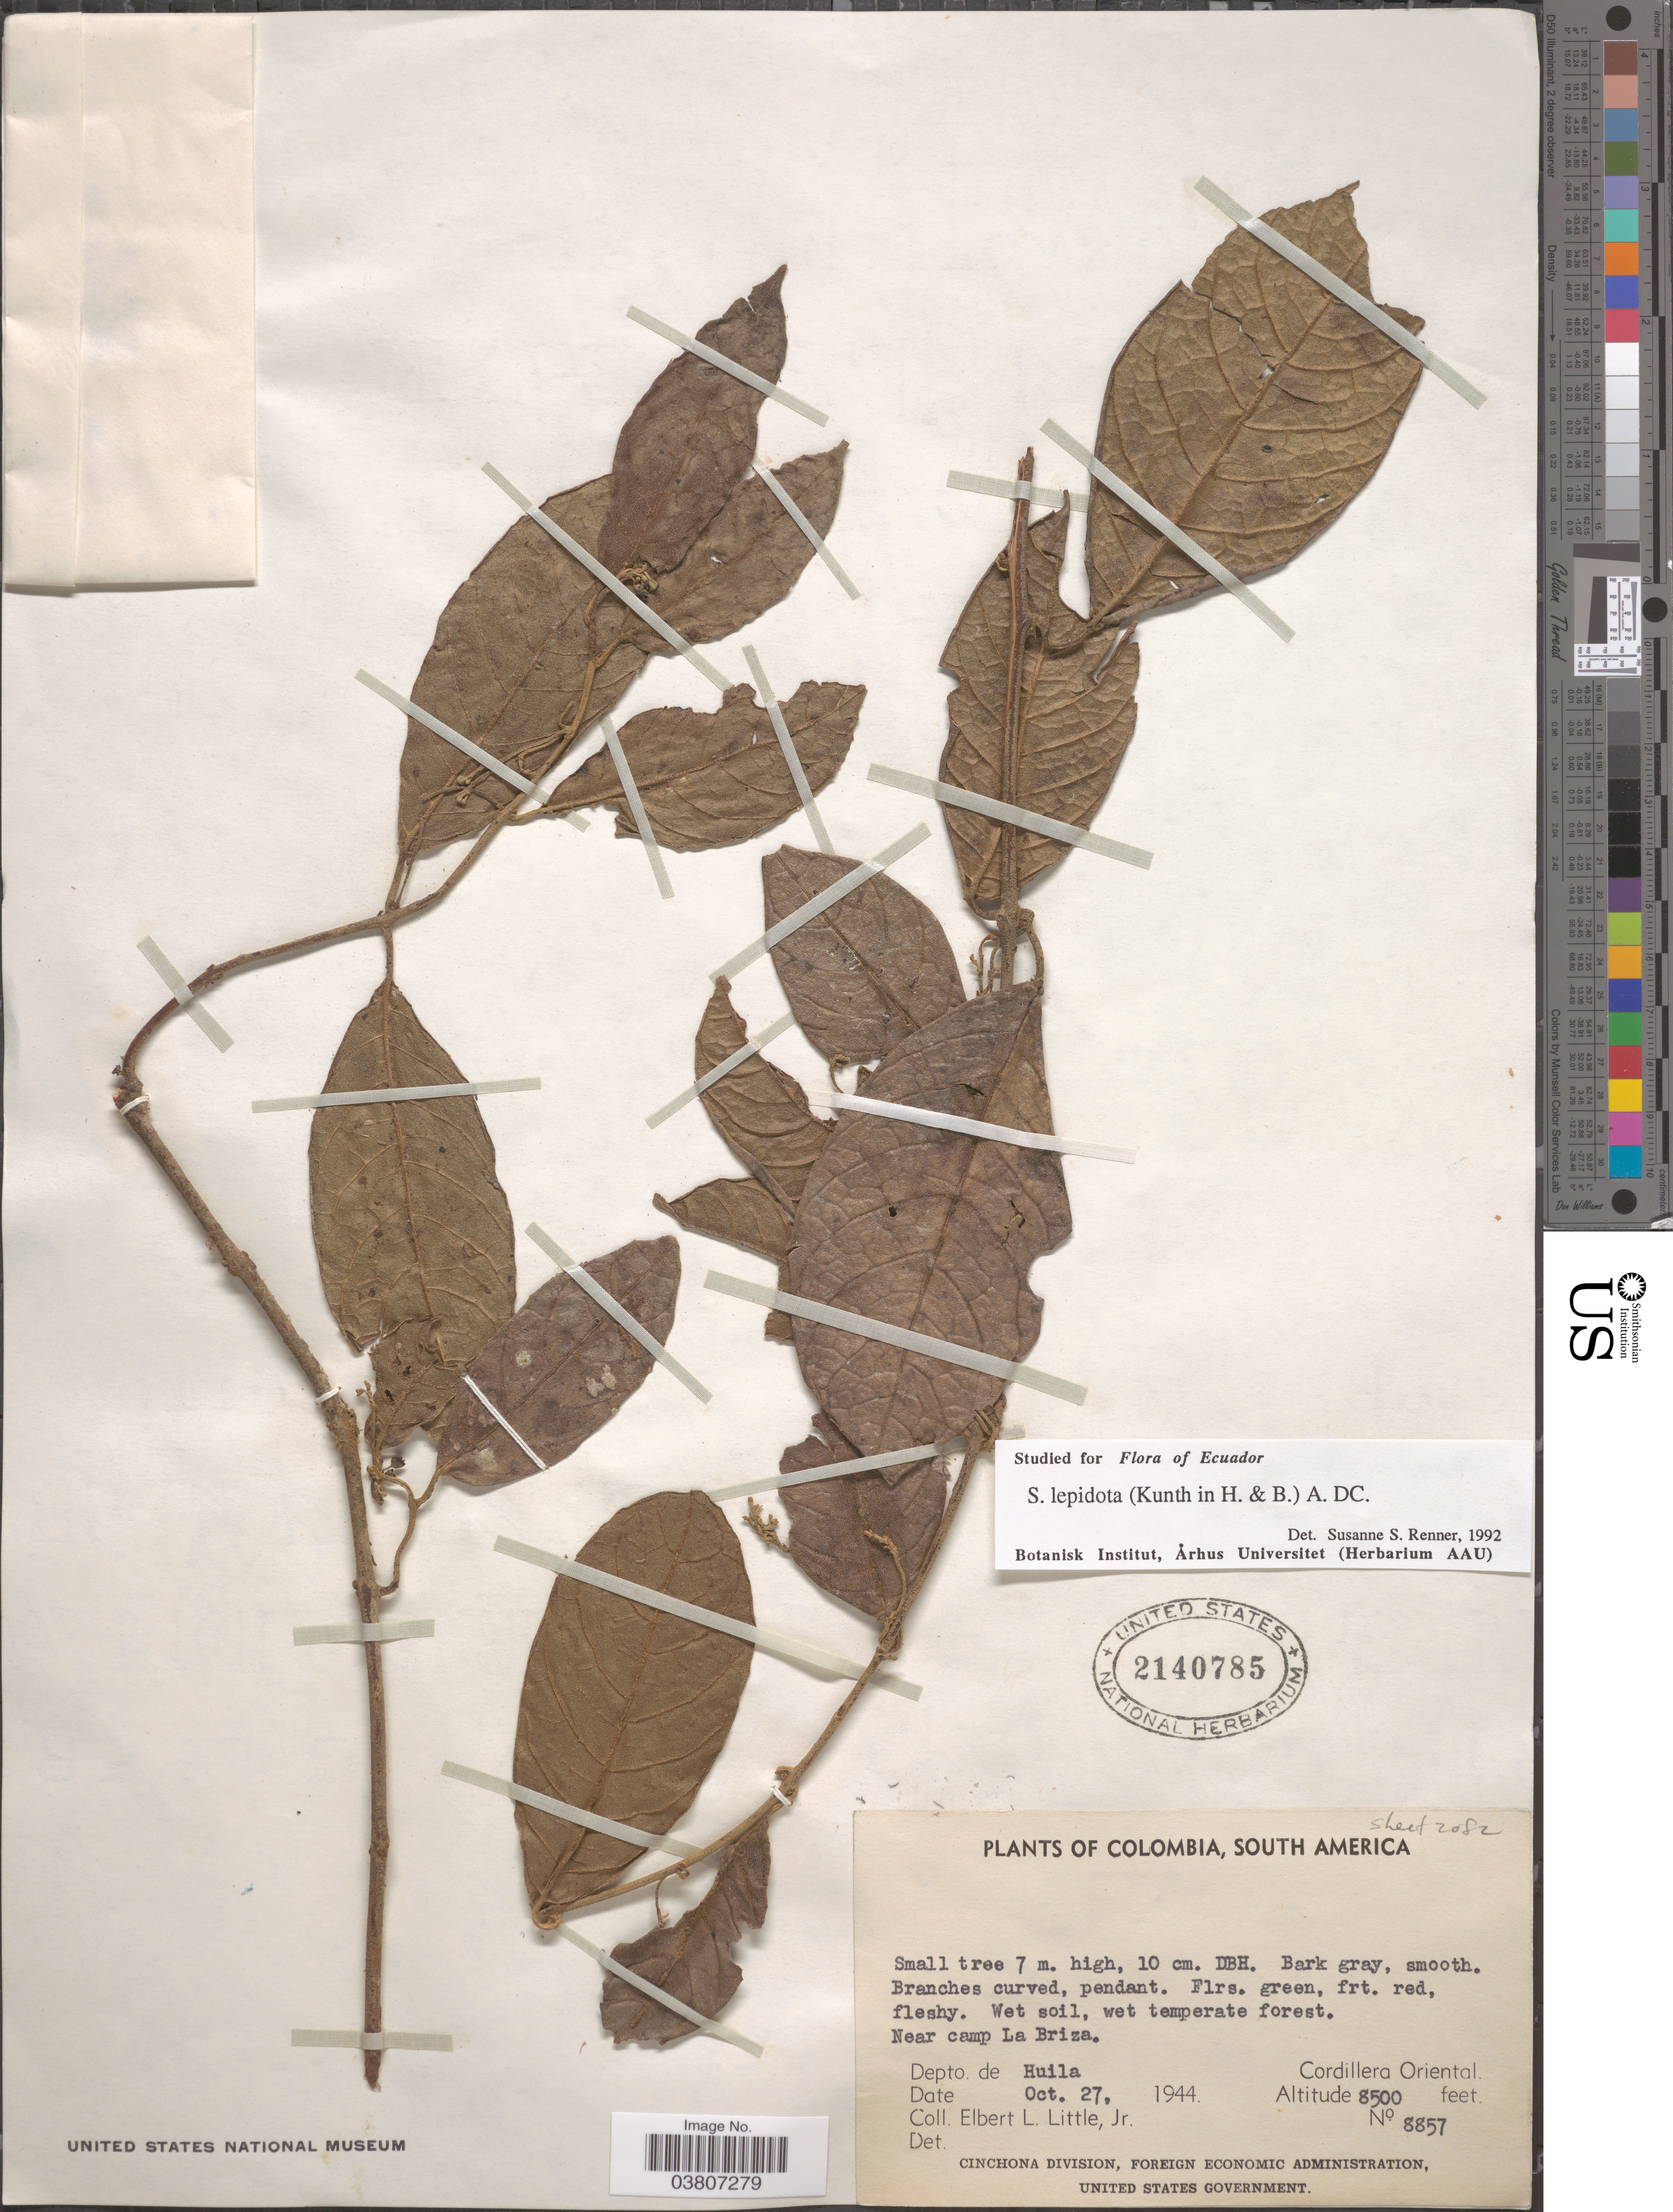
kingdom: Plantae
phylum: Tracheophyta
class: Magnoliopsida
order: Laurales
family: Siparunaceae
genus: Siparuna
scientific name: Siparuna lepidota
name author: (Kunth) A. DC.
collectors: E. L. Little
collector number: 8857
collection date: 1944-10-27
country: Colombia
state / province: Huila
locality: Near camp La Briza. Depto. de Huila, Cordillera Oriental.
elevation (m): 2591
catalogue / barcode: US 2140785